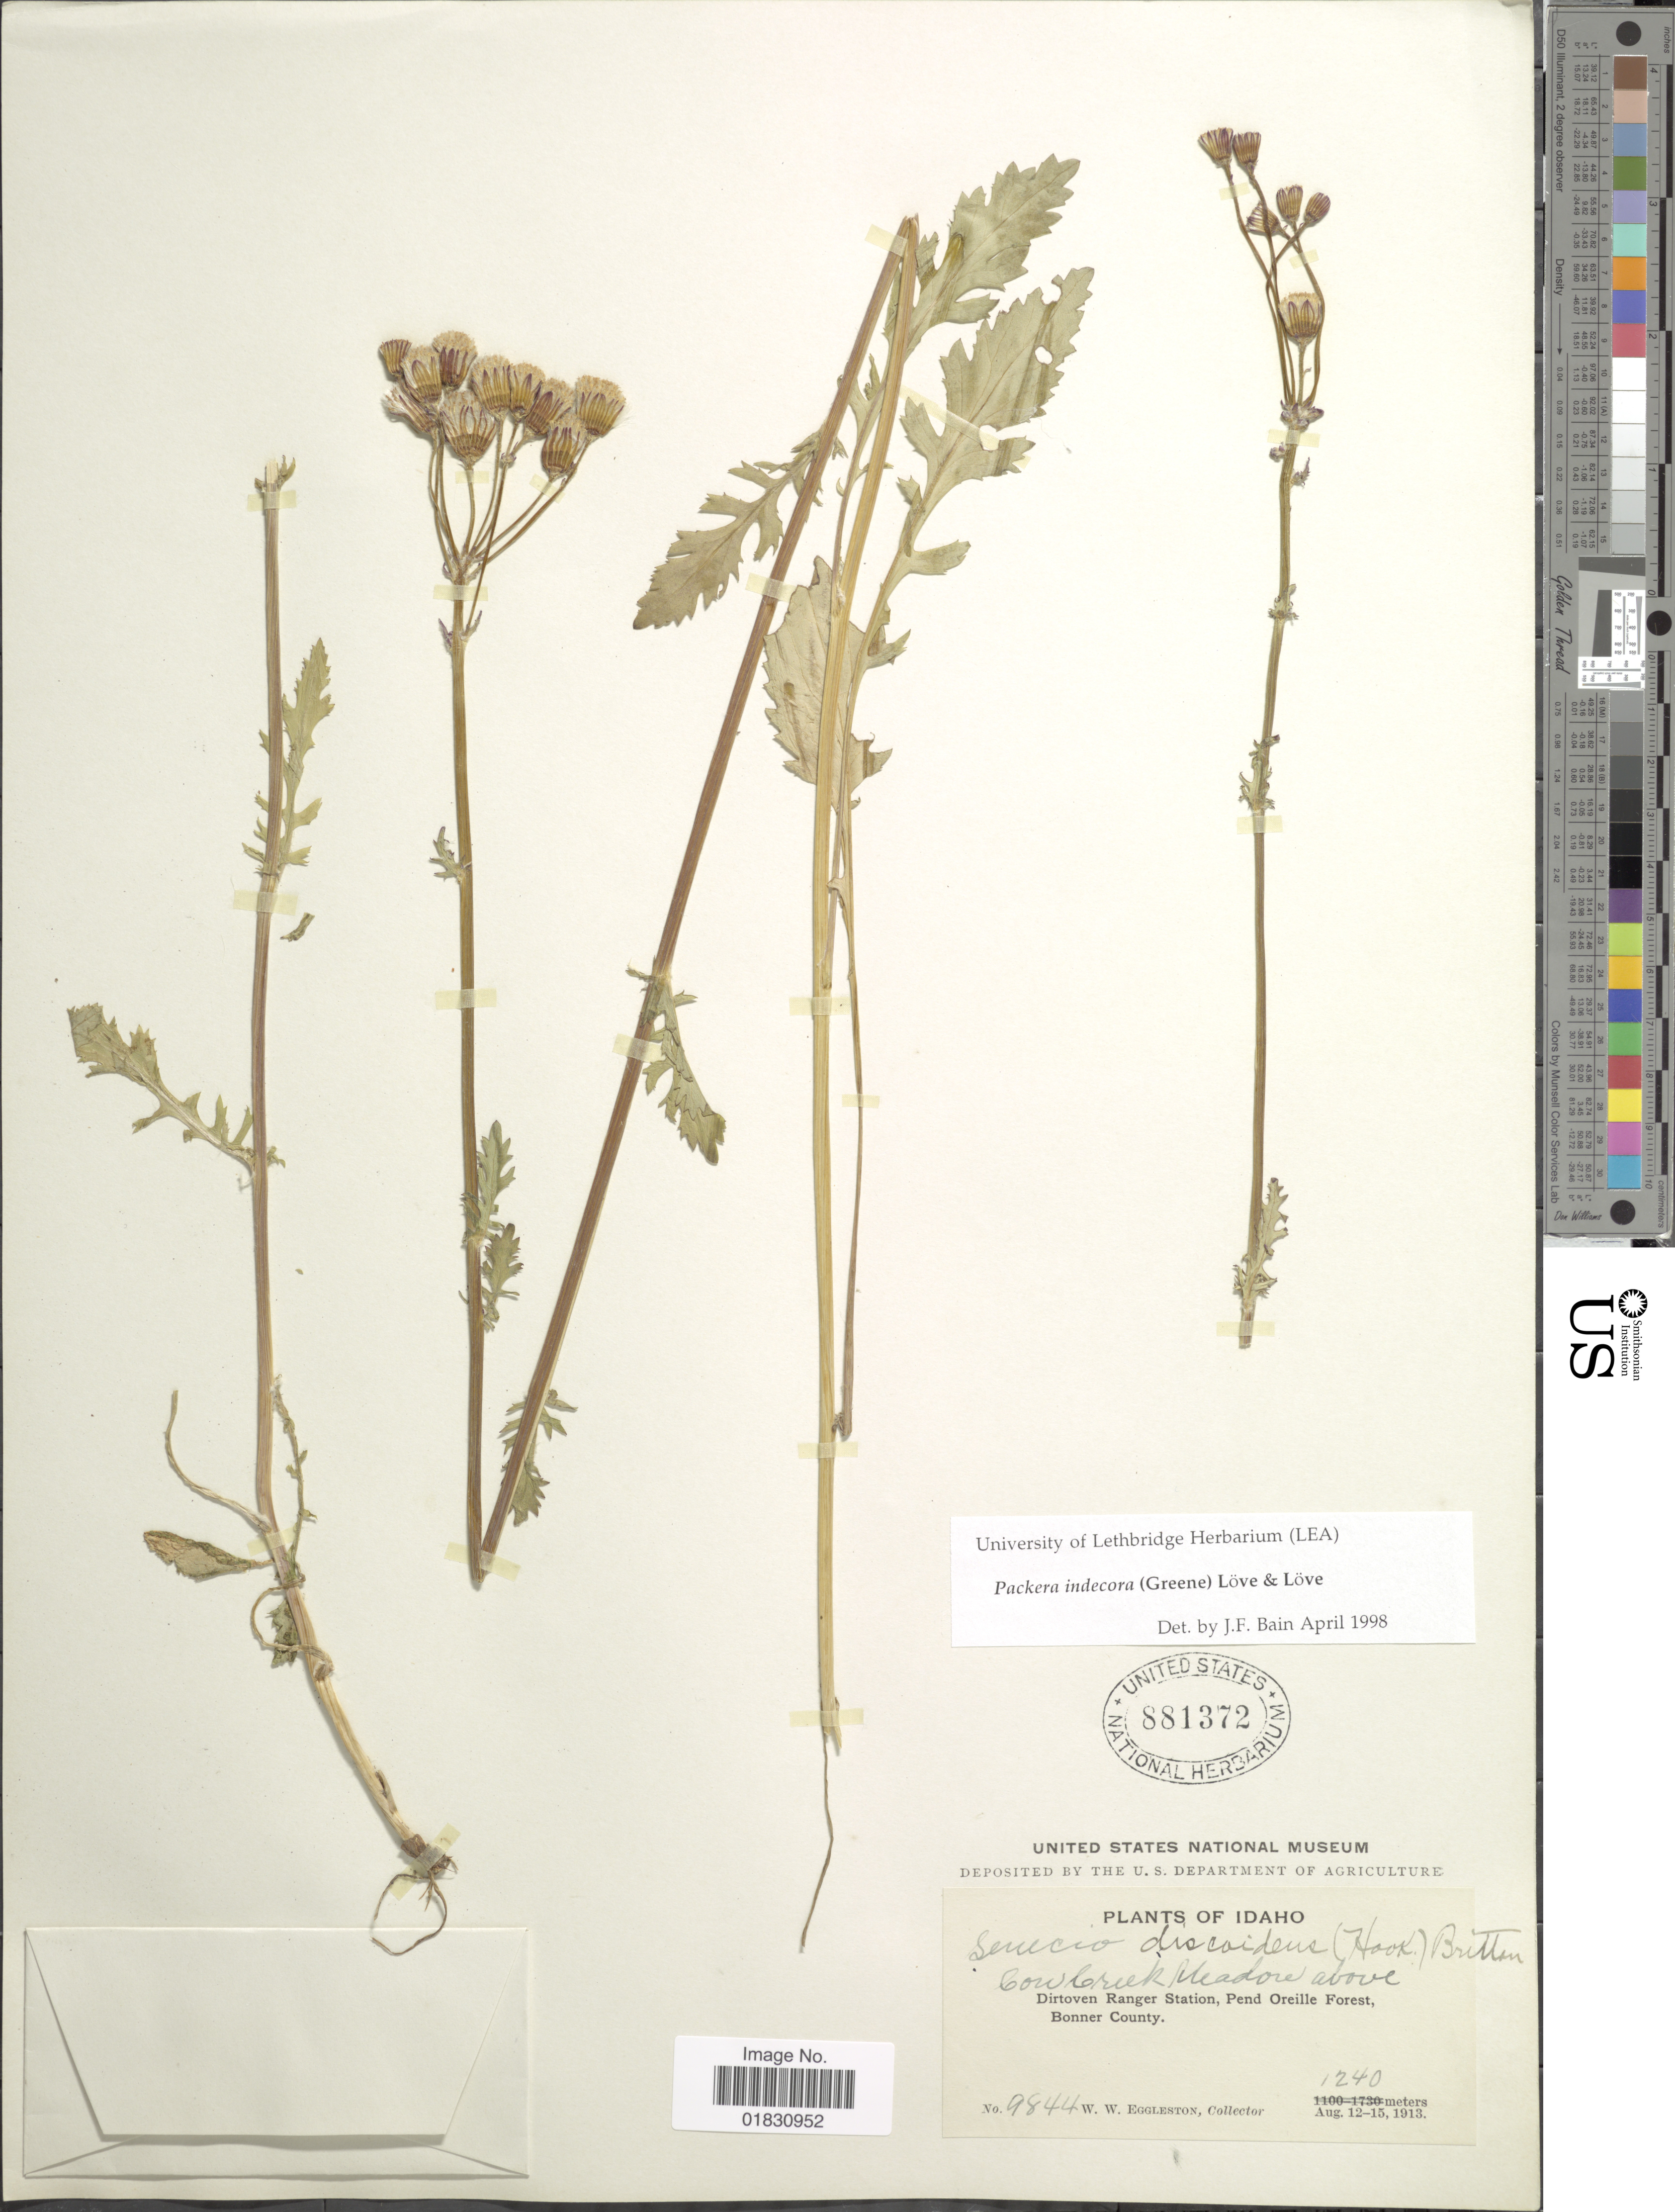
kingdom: Plantae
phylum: Tracheophyta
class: Magnoliopsida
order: Asterales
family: Asteraceae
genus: Packera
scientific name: Packera indecora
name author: (Greene) Á. Löve & D. Löve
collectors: W. W. Eggleston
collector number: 9844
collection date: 1913-08-12/1913-08-15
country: United States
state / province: Idaho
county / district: Bonner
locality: Cow Creek, Meadow above Dirtoven Ranger Station, Pend Oreille Forest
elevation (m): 1240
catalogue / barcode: US 881372